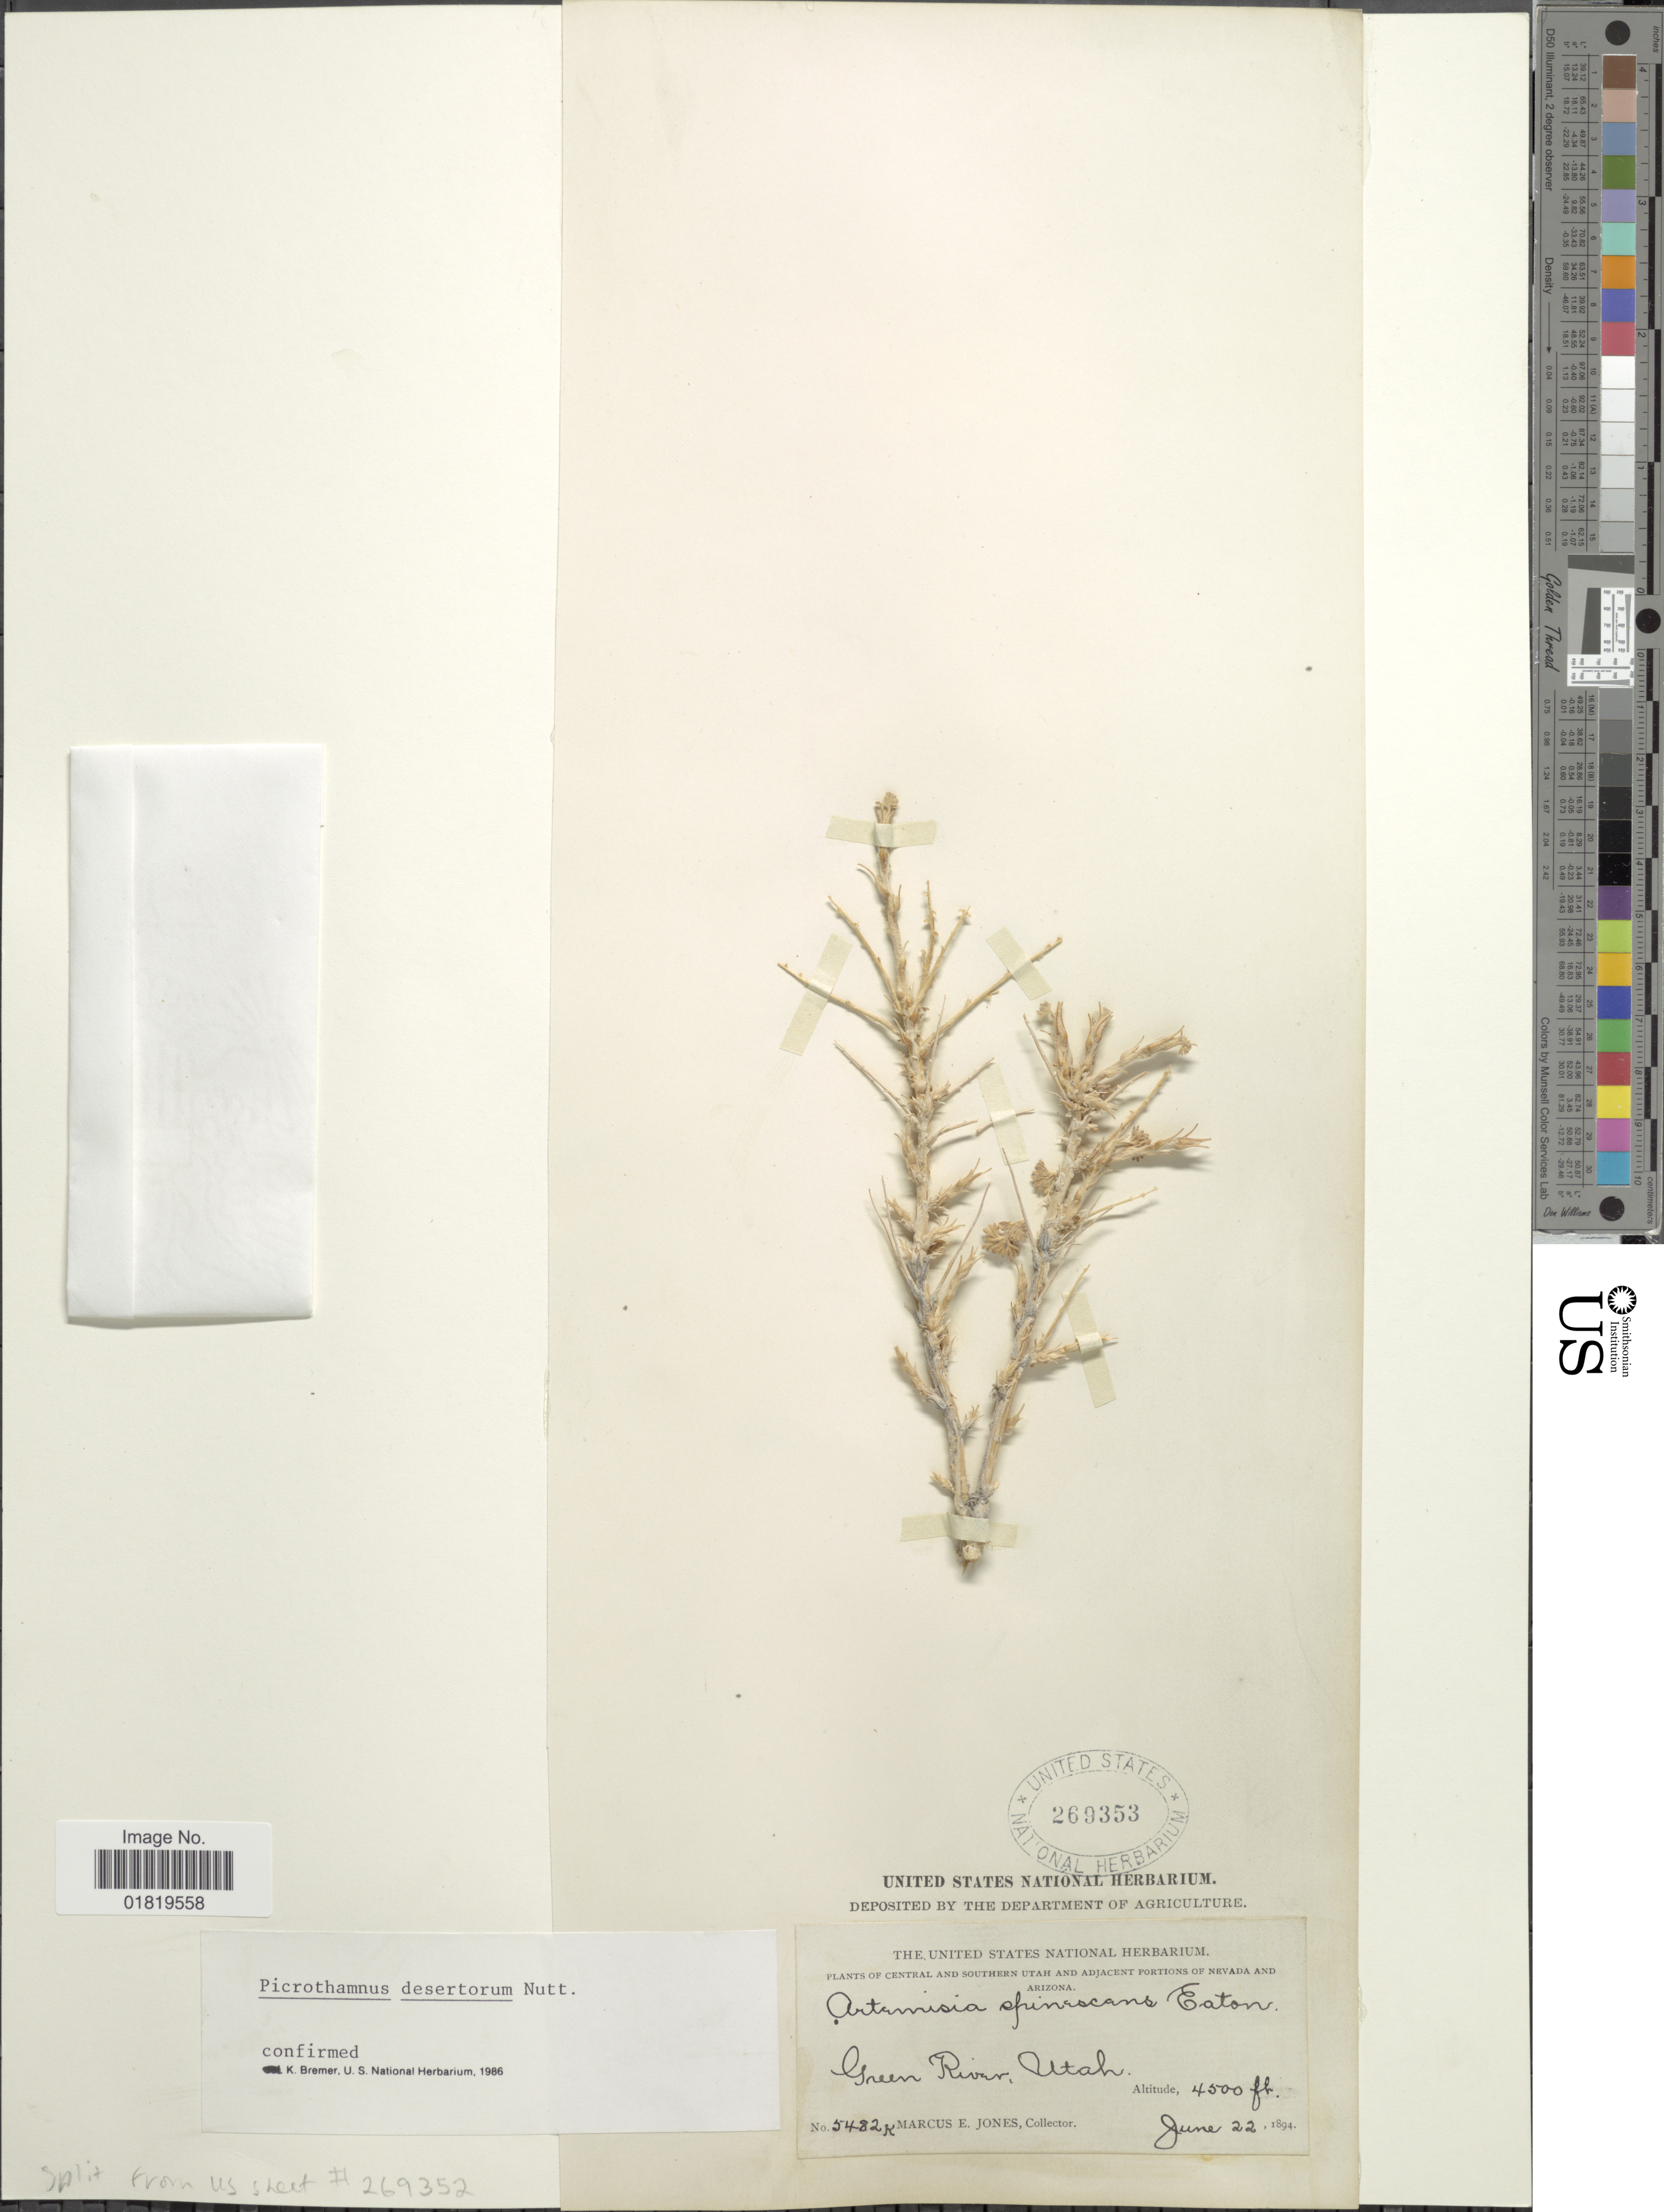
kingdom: Plantae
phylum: Tracheophyta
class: Magnoliopsida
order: Asterales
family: Asteraceae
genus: Picrothamnus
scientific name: Picrothamnus desertorum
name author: Nutt.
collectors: M. E. Jones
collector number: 5482K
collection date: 1894-06-22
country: United States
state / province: Utah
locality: Central and Southern Utah, Green River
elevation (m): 1372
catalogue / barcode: US 269353